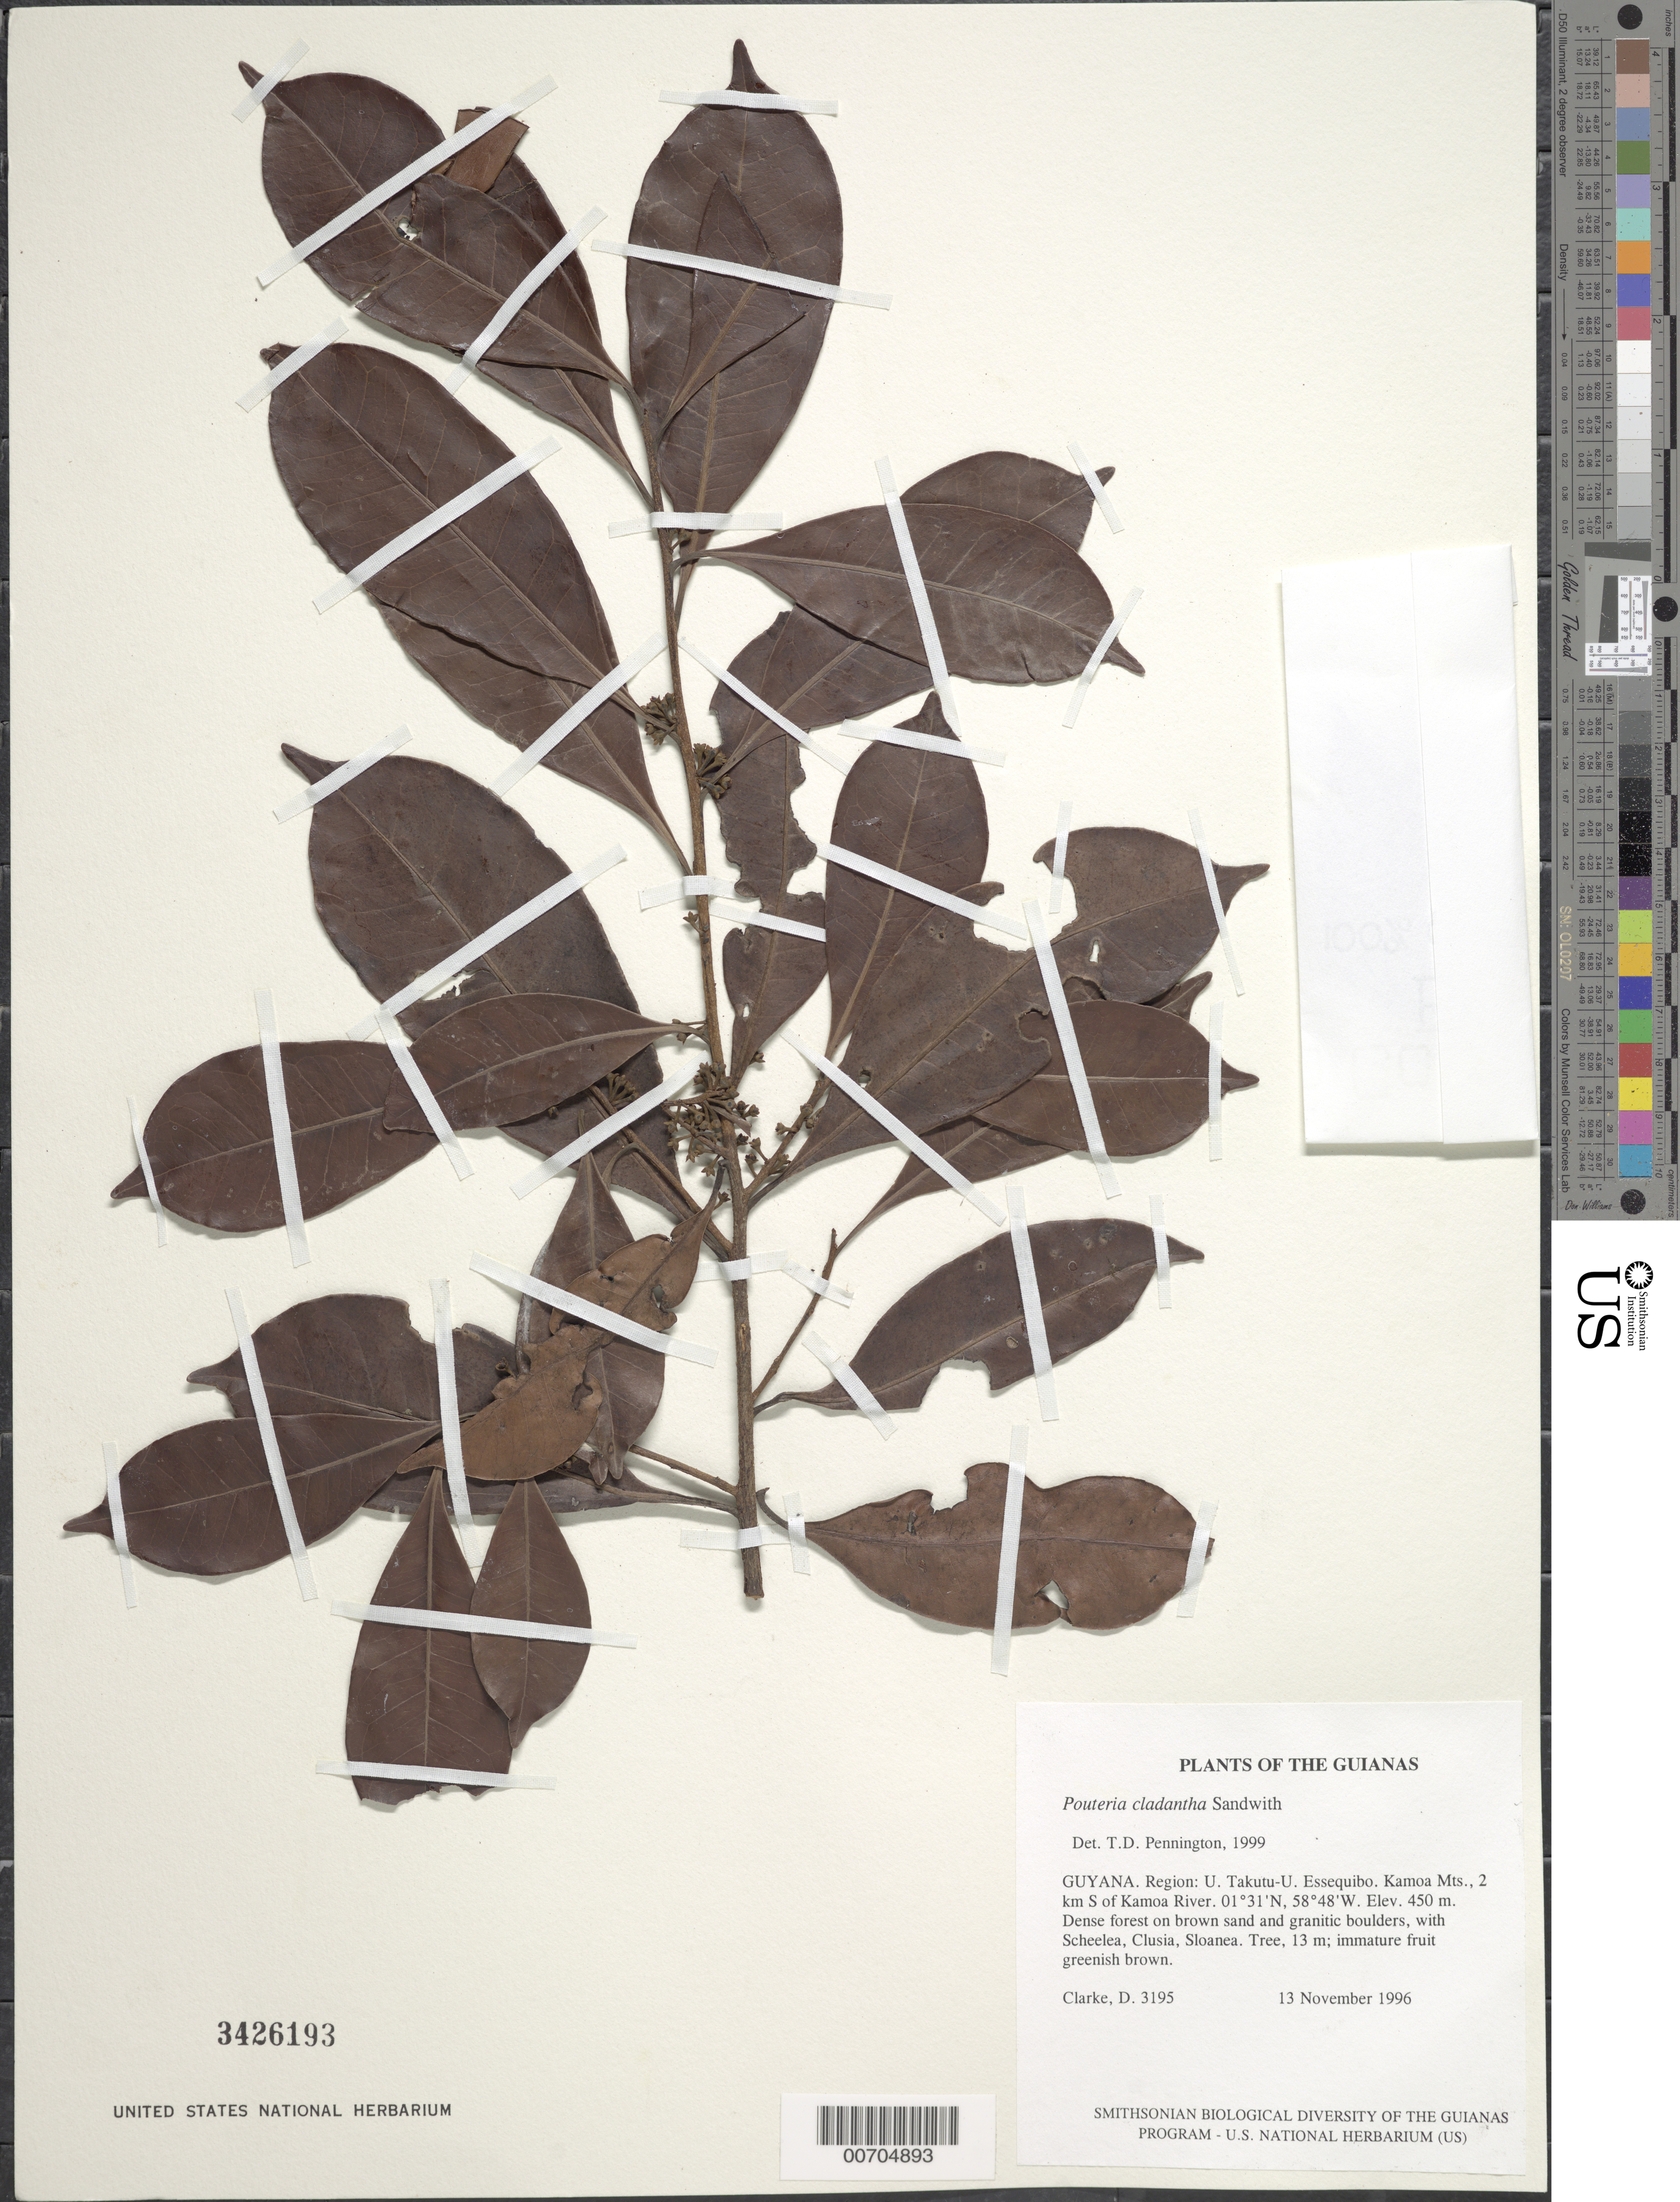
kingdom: Plantae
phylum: Tracheophyta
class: Magnoliopsida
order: Ericales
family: Sapotaceae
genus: Pouteria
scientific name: Pouteria cladantha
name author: Sandwith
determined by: Pennington, T. D., (K)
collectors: H. D. Clarke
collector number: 3195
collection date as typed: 13 November 1996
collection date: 1996-11-13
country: Guyana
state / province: U. Takutu-U. Essequibo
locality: Kamoa Mts., 2 km S of Kamoa River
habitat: Dense forest on brown sand and granitic boulders, with Scheelea, Clusia, Sloanea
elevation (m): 450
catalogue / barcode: US 3426193